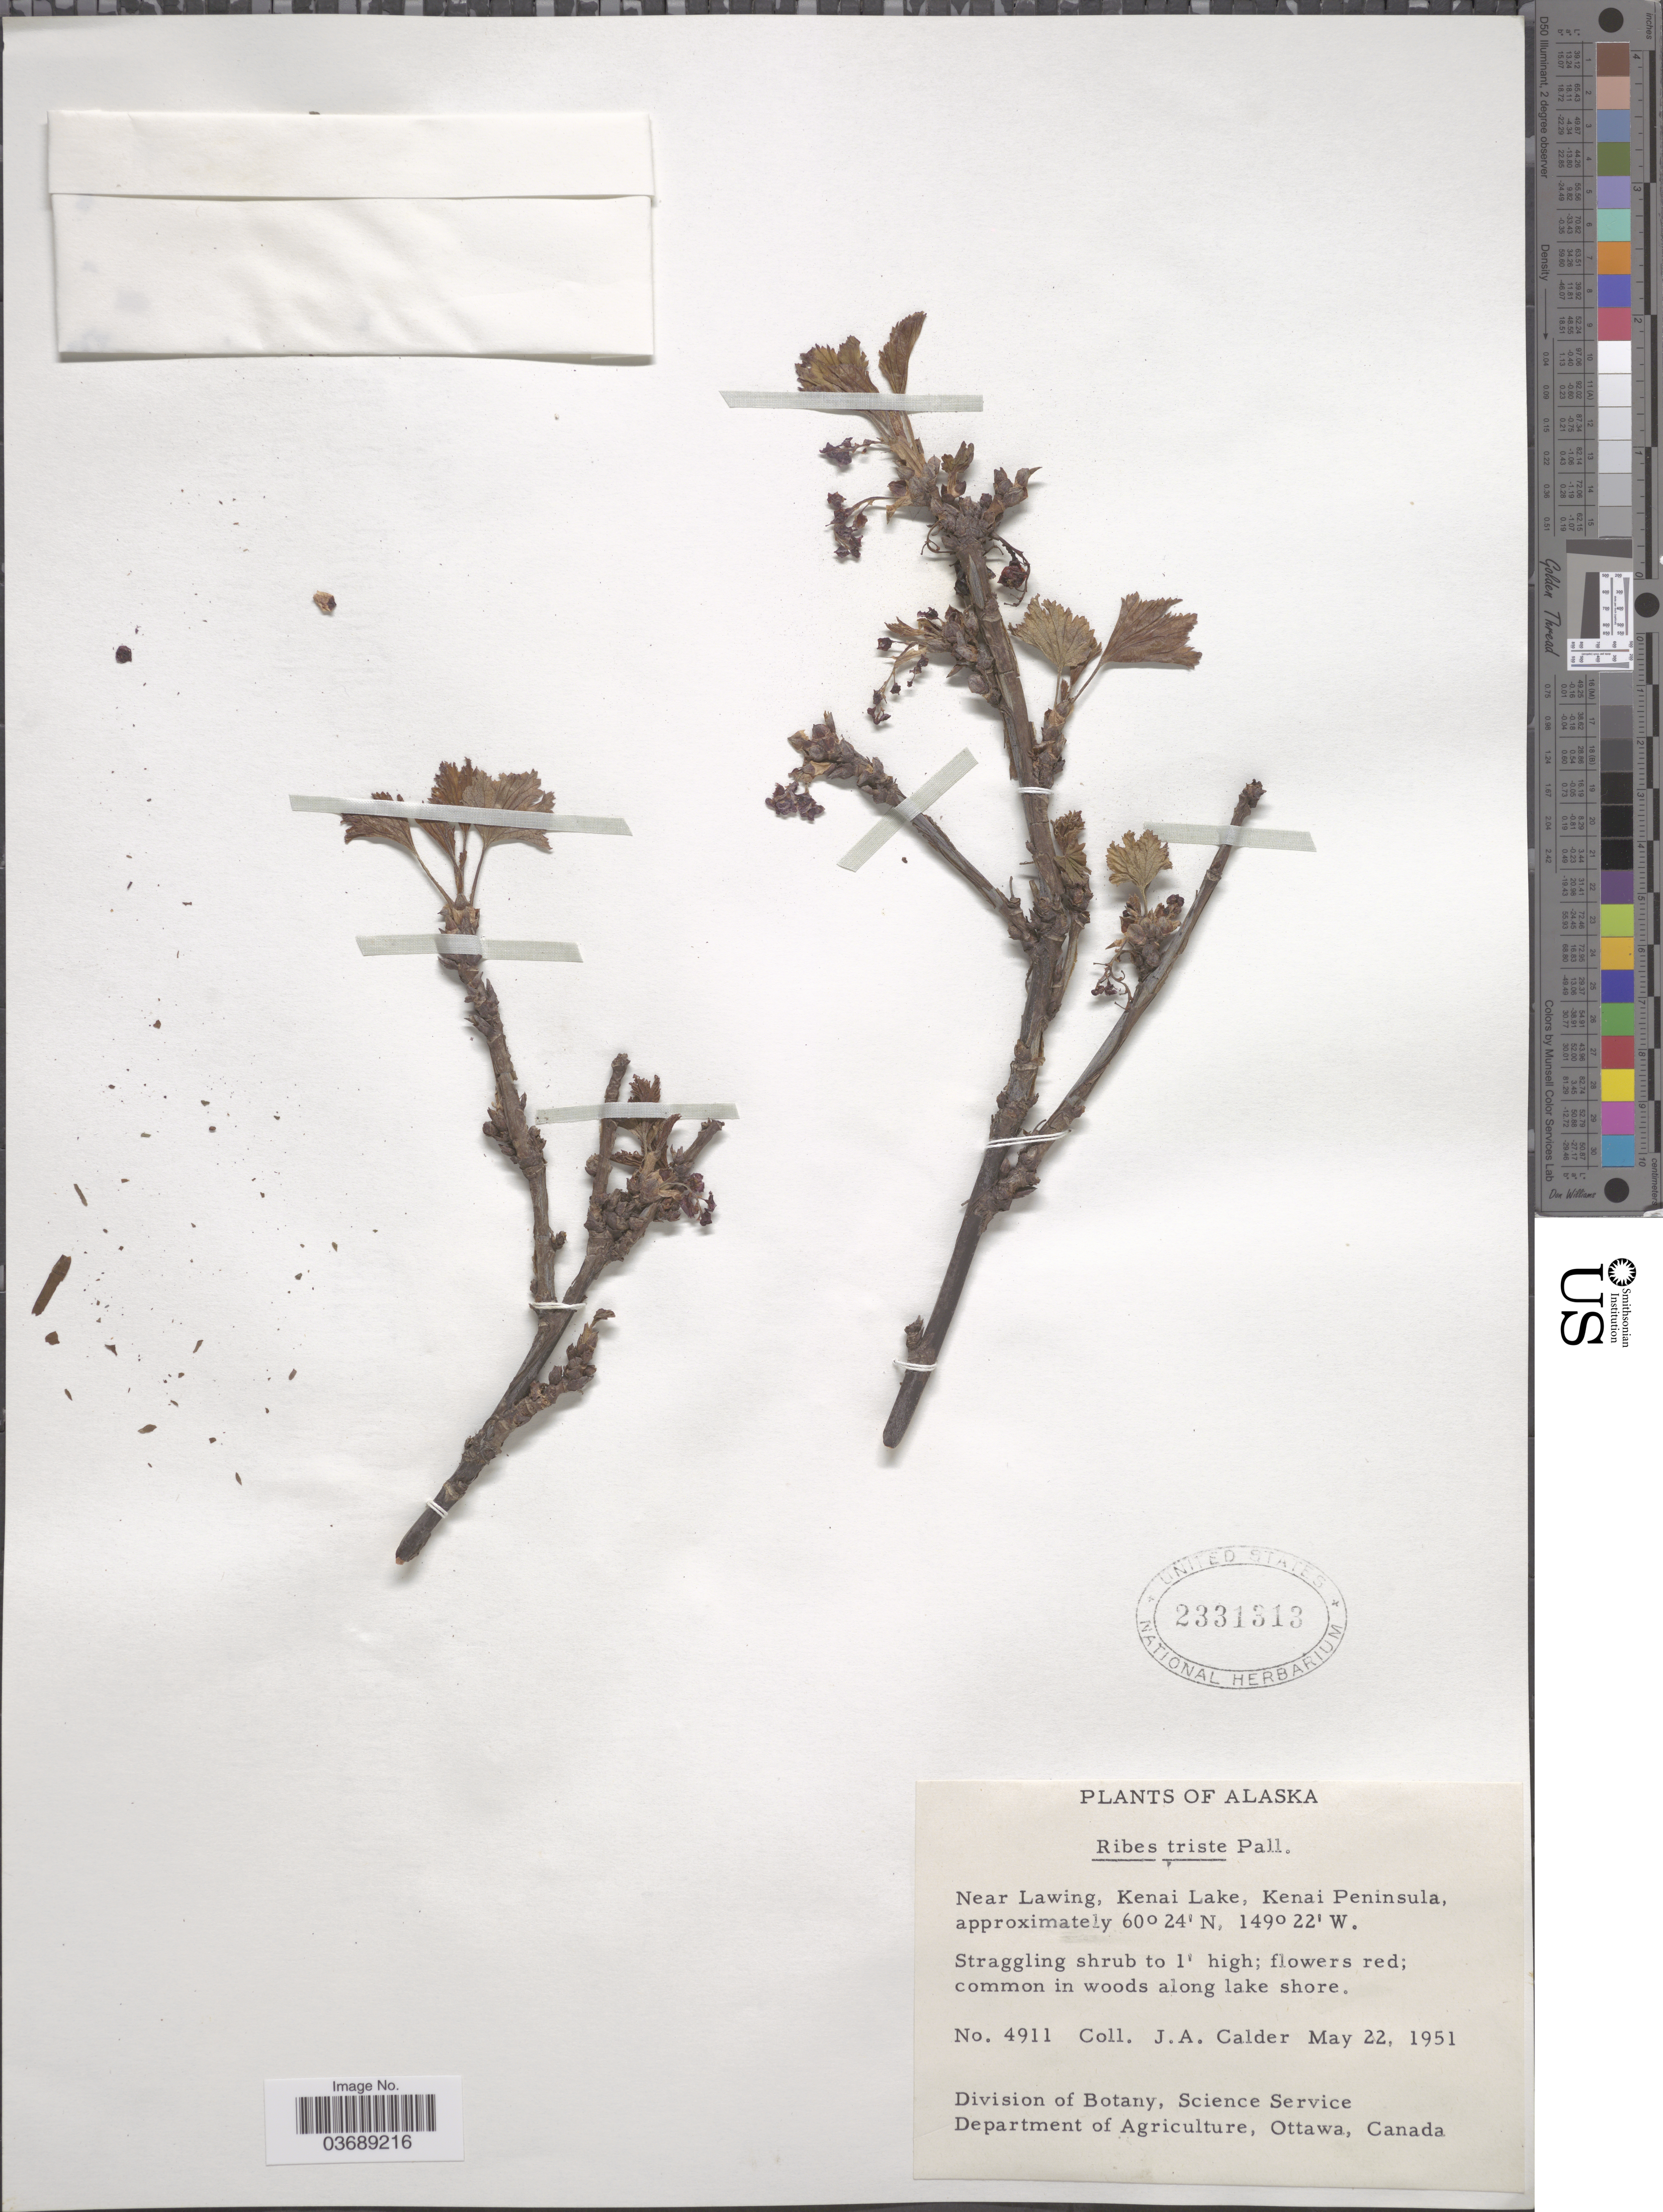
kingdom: Plantae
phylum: Tracheophyta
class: Magnoliopsida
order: Saxifragales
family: Grossulariaceae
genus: Ribes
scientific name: Ribes triste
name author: Pall.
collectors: J. A. Calder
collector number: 4911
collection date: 1951-05-22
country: United States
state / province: Alaska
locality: Near Lawing, Kenai Lake, Kenai Peninsula.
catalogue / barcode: US 2331313